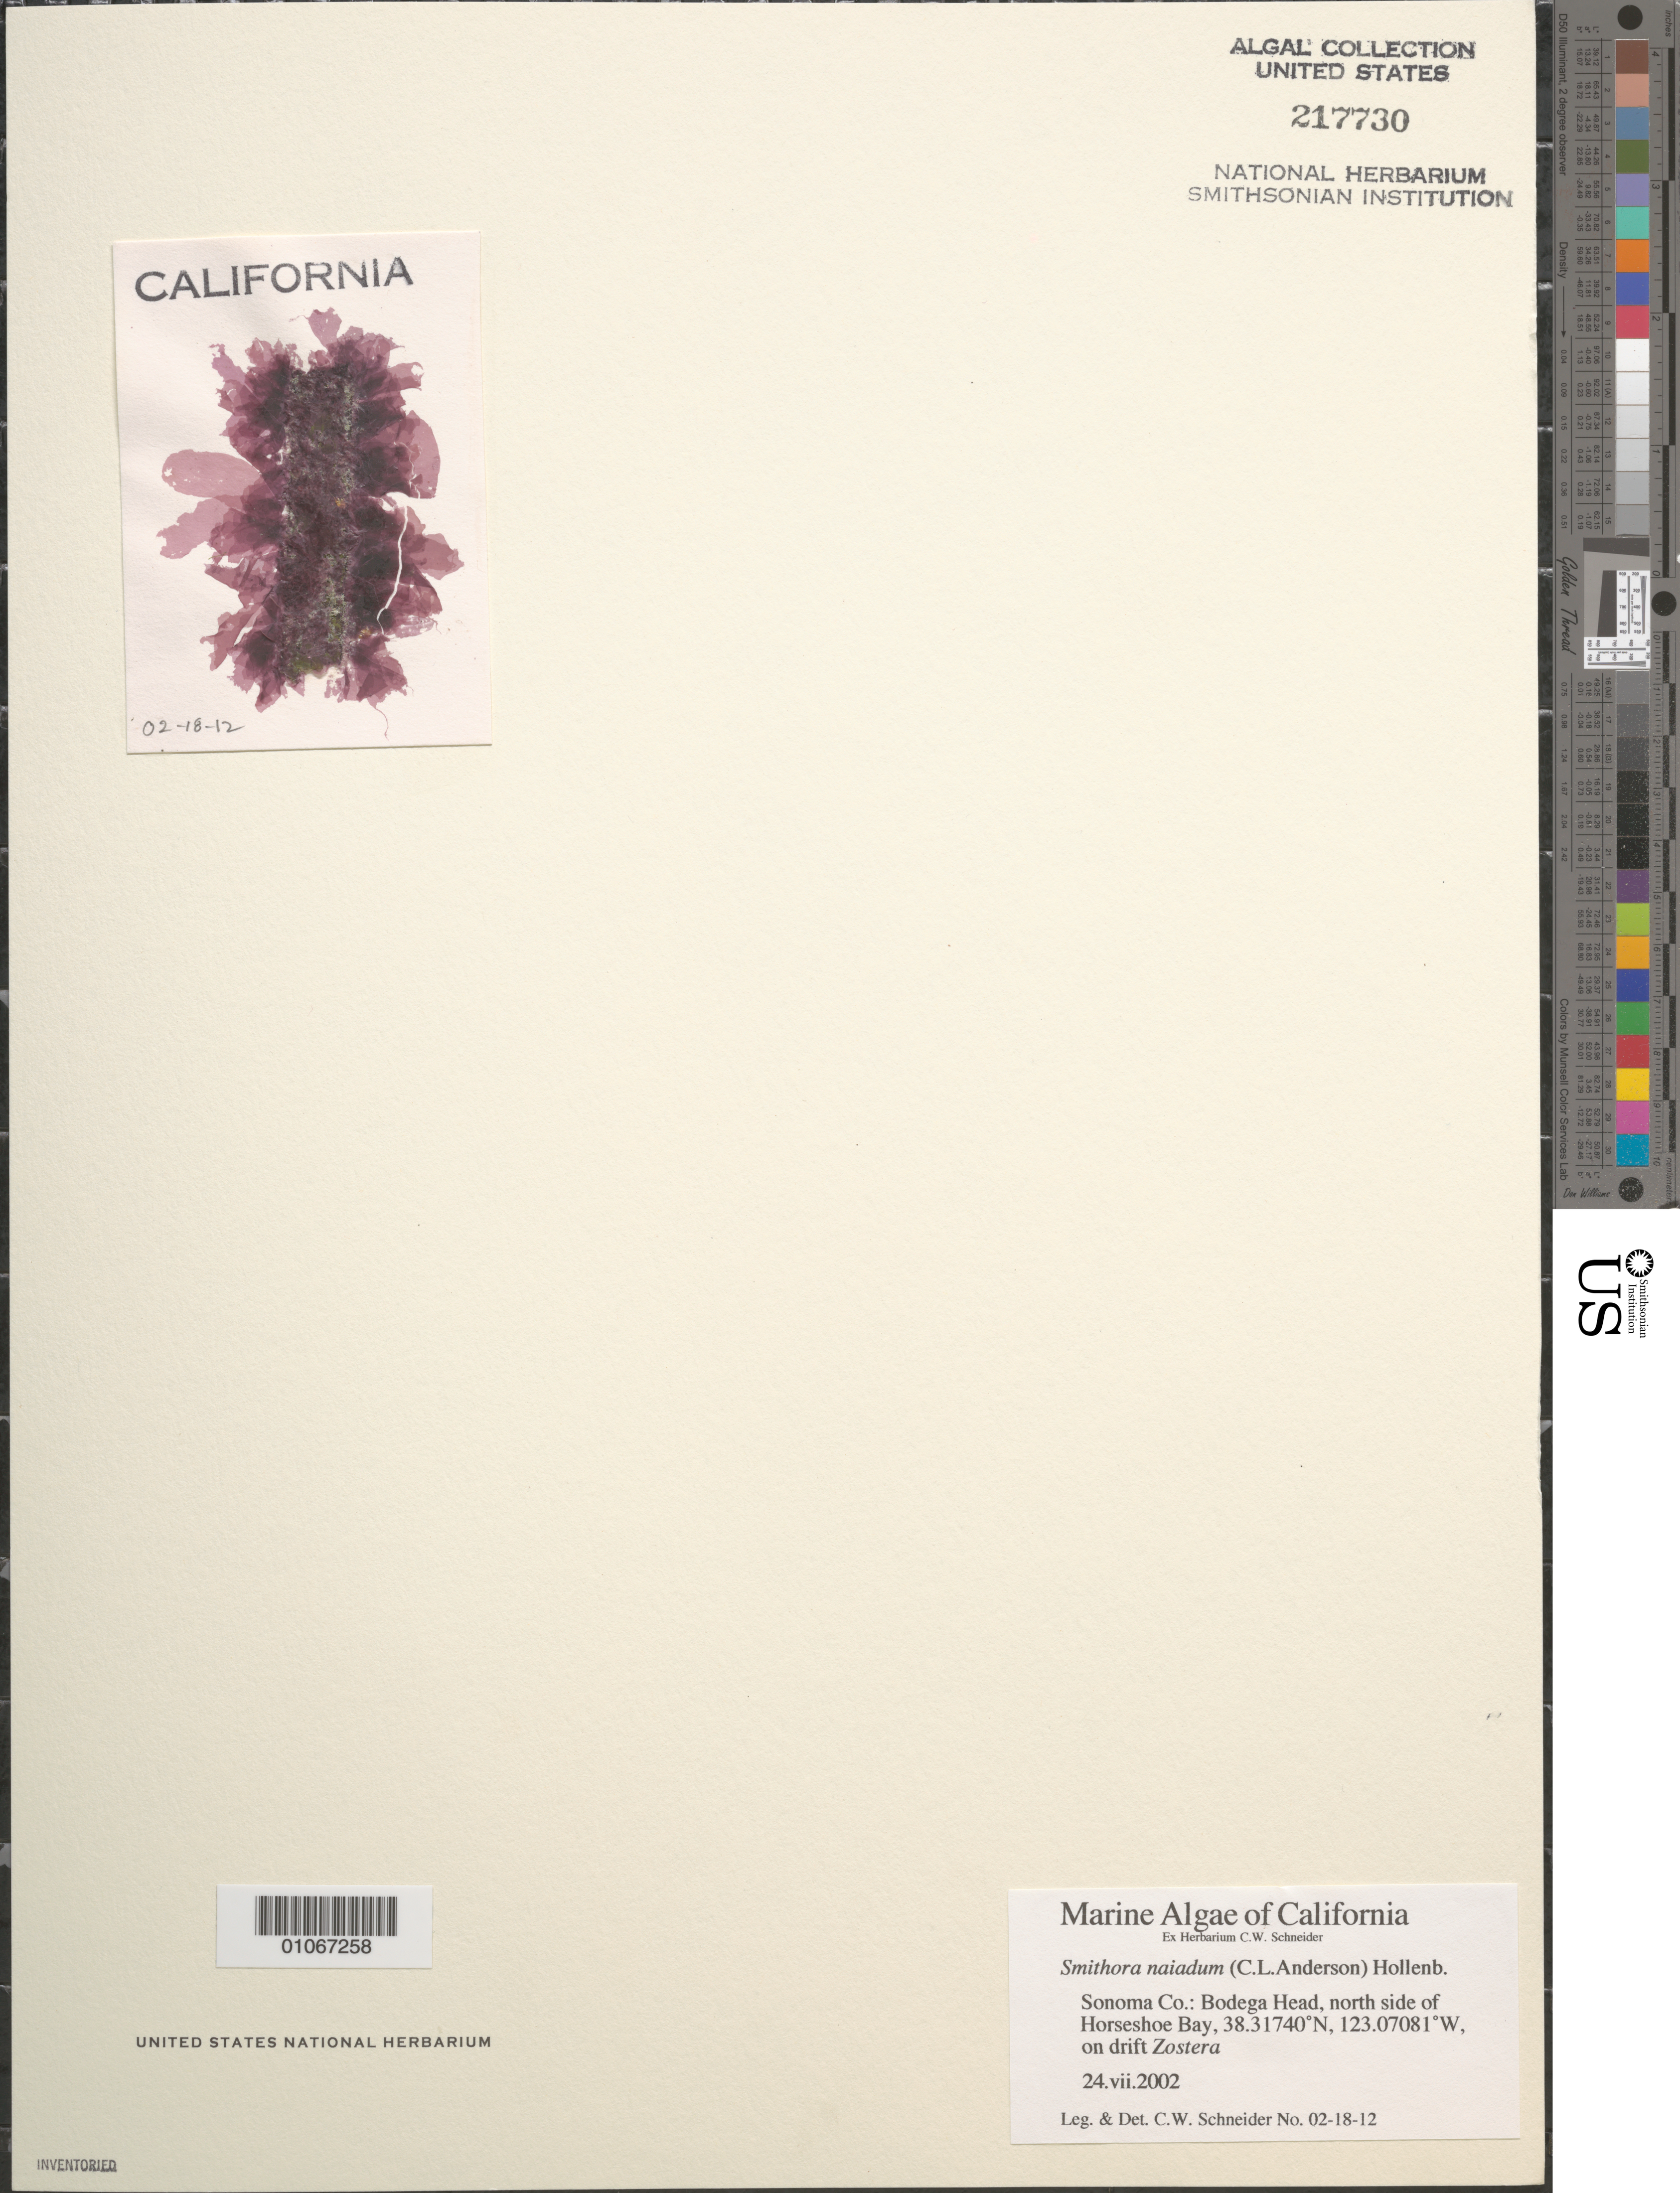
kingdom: Plantae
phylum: Rhodophyta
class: Compsopogonophyceae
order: Erythropeltidales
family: Erythrotrichiaceae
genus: Smithora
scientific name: Smithora naiadum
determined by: Schneider, C. W.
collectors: C. W. Schneider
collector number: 02-18-12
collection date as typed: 24 Jul 2002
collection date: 2002-07-24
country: United States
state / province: California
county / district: Sonoma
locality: Bodega Head, north side of Horseshoe Bay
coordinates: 38.31740 N, 123.07081 W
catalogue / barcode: US 217730